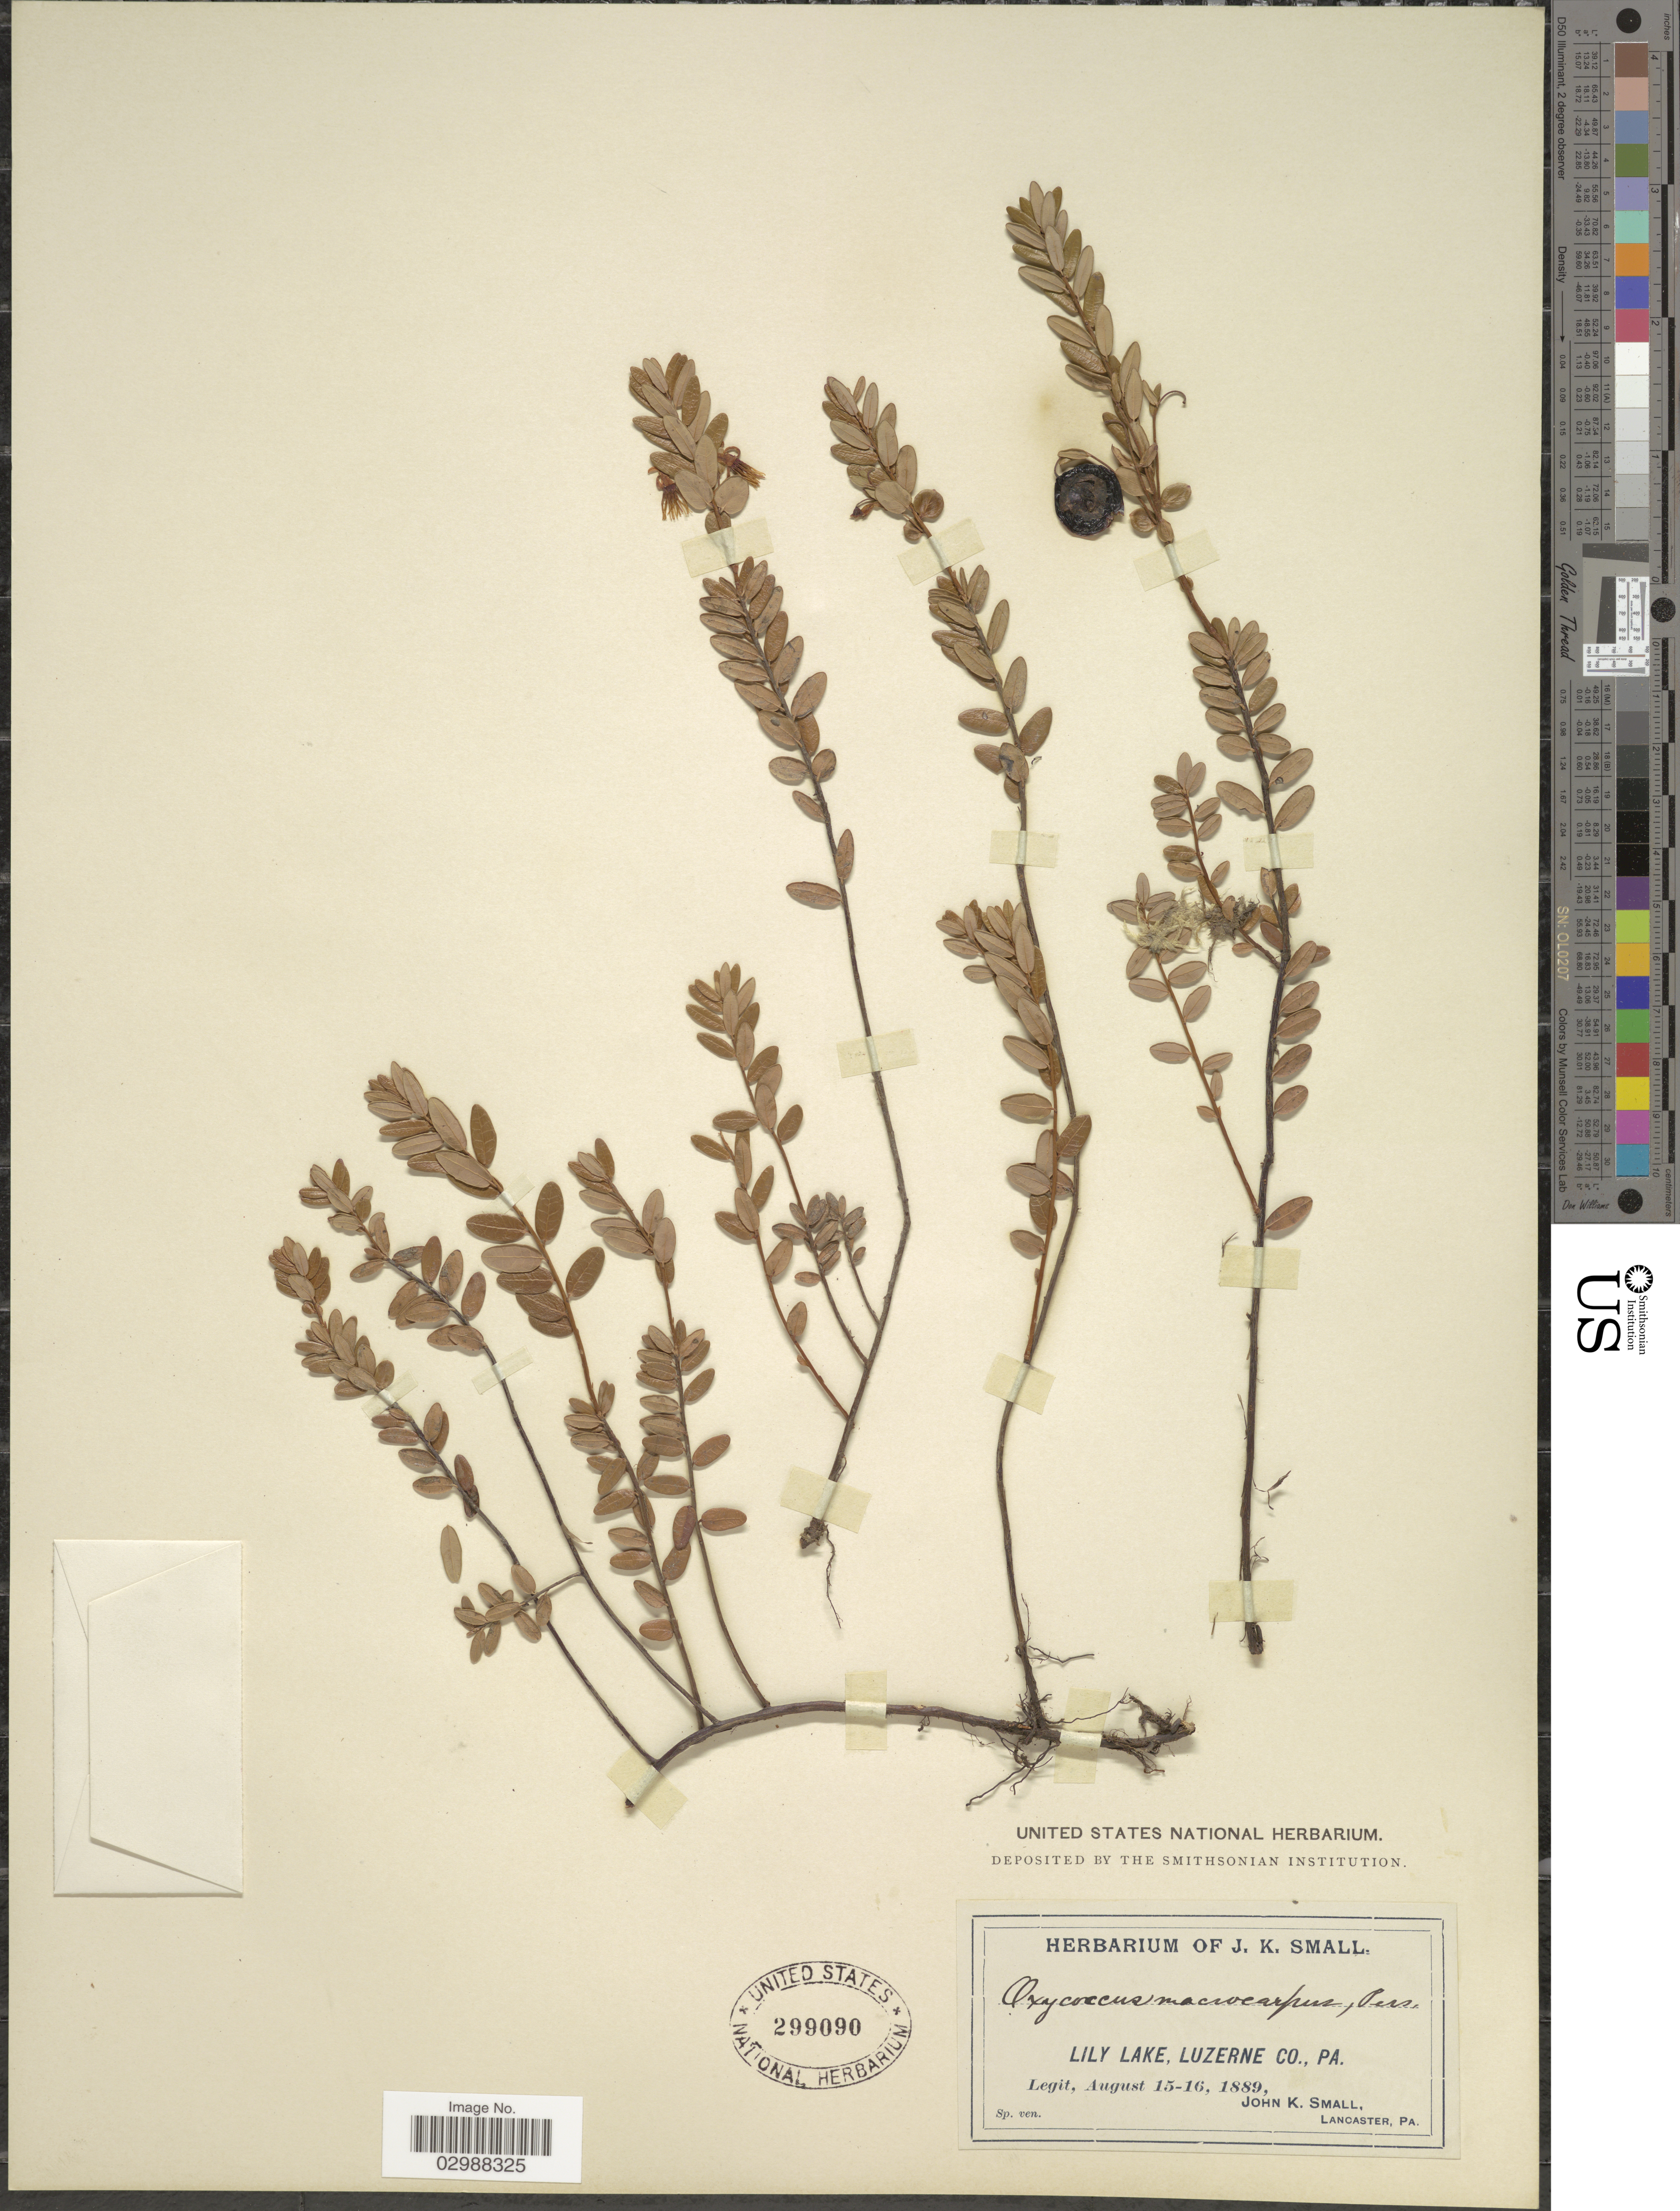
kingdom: Plantae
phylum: Tracheophyta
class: Magnoliopsida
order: Ericales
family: Ericaceae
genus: Vaccinium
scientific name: Vaccinium macrocarpon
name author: Aiton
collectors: J. K. Small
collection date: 1889-08-15/1889-08-16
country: United States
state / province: Pennsylvania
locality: Lily Lake, Luzerne Co.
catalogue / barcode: US 299090